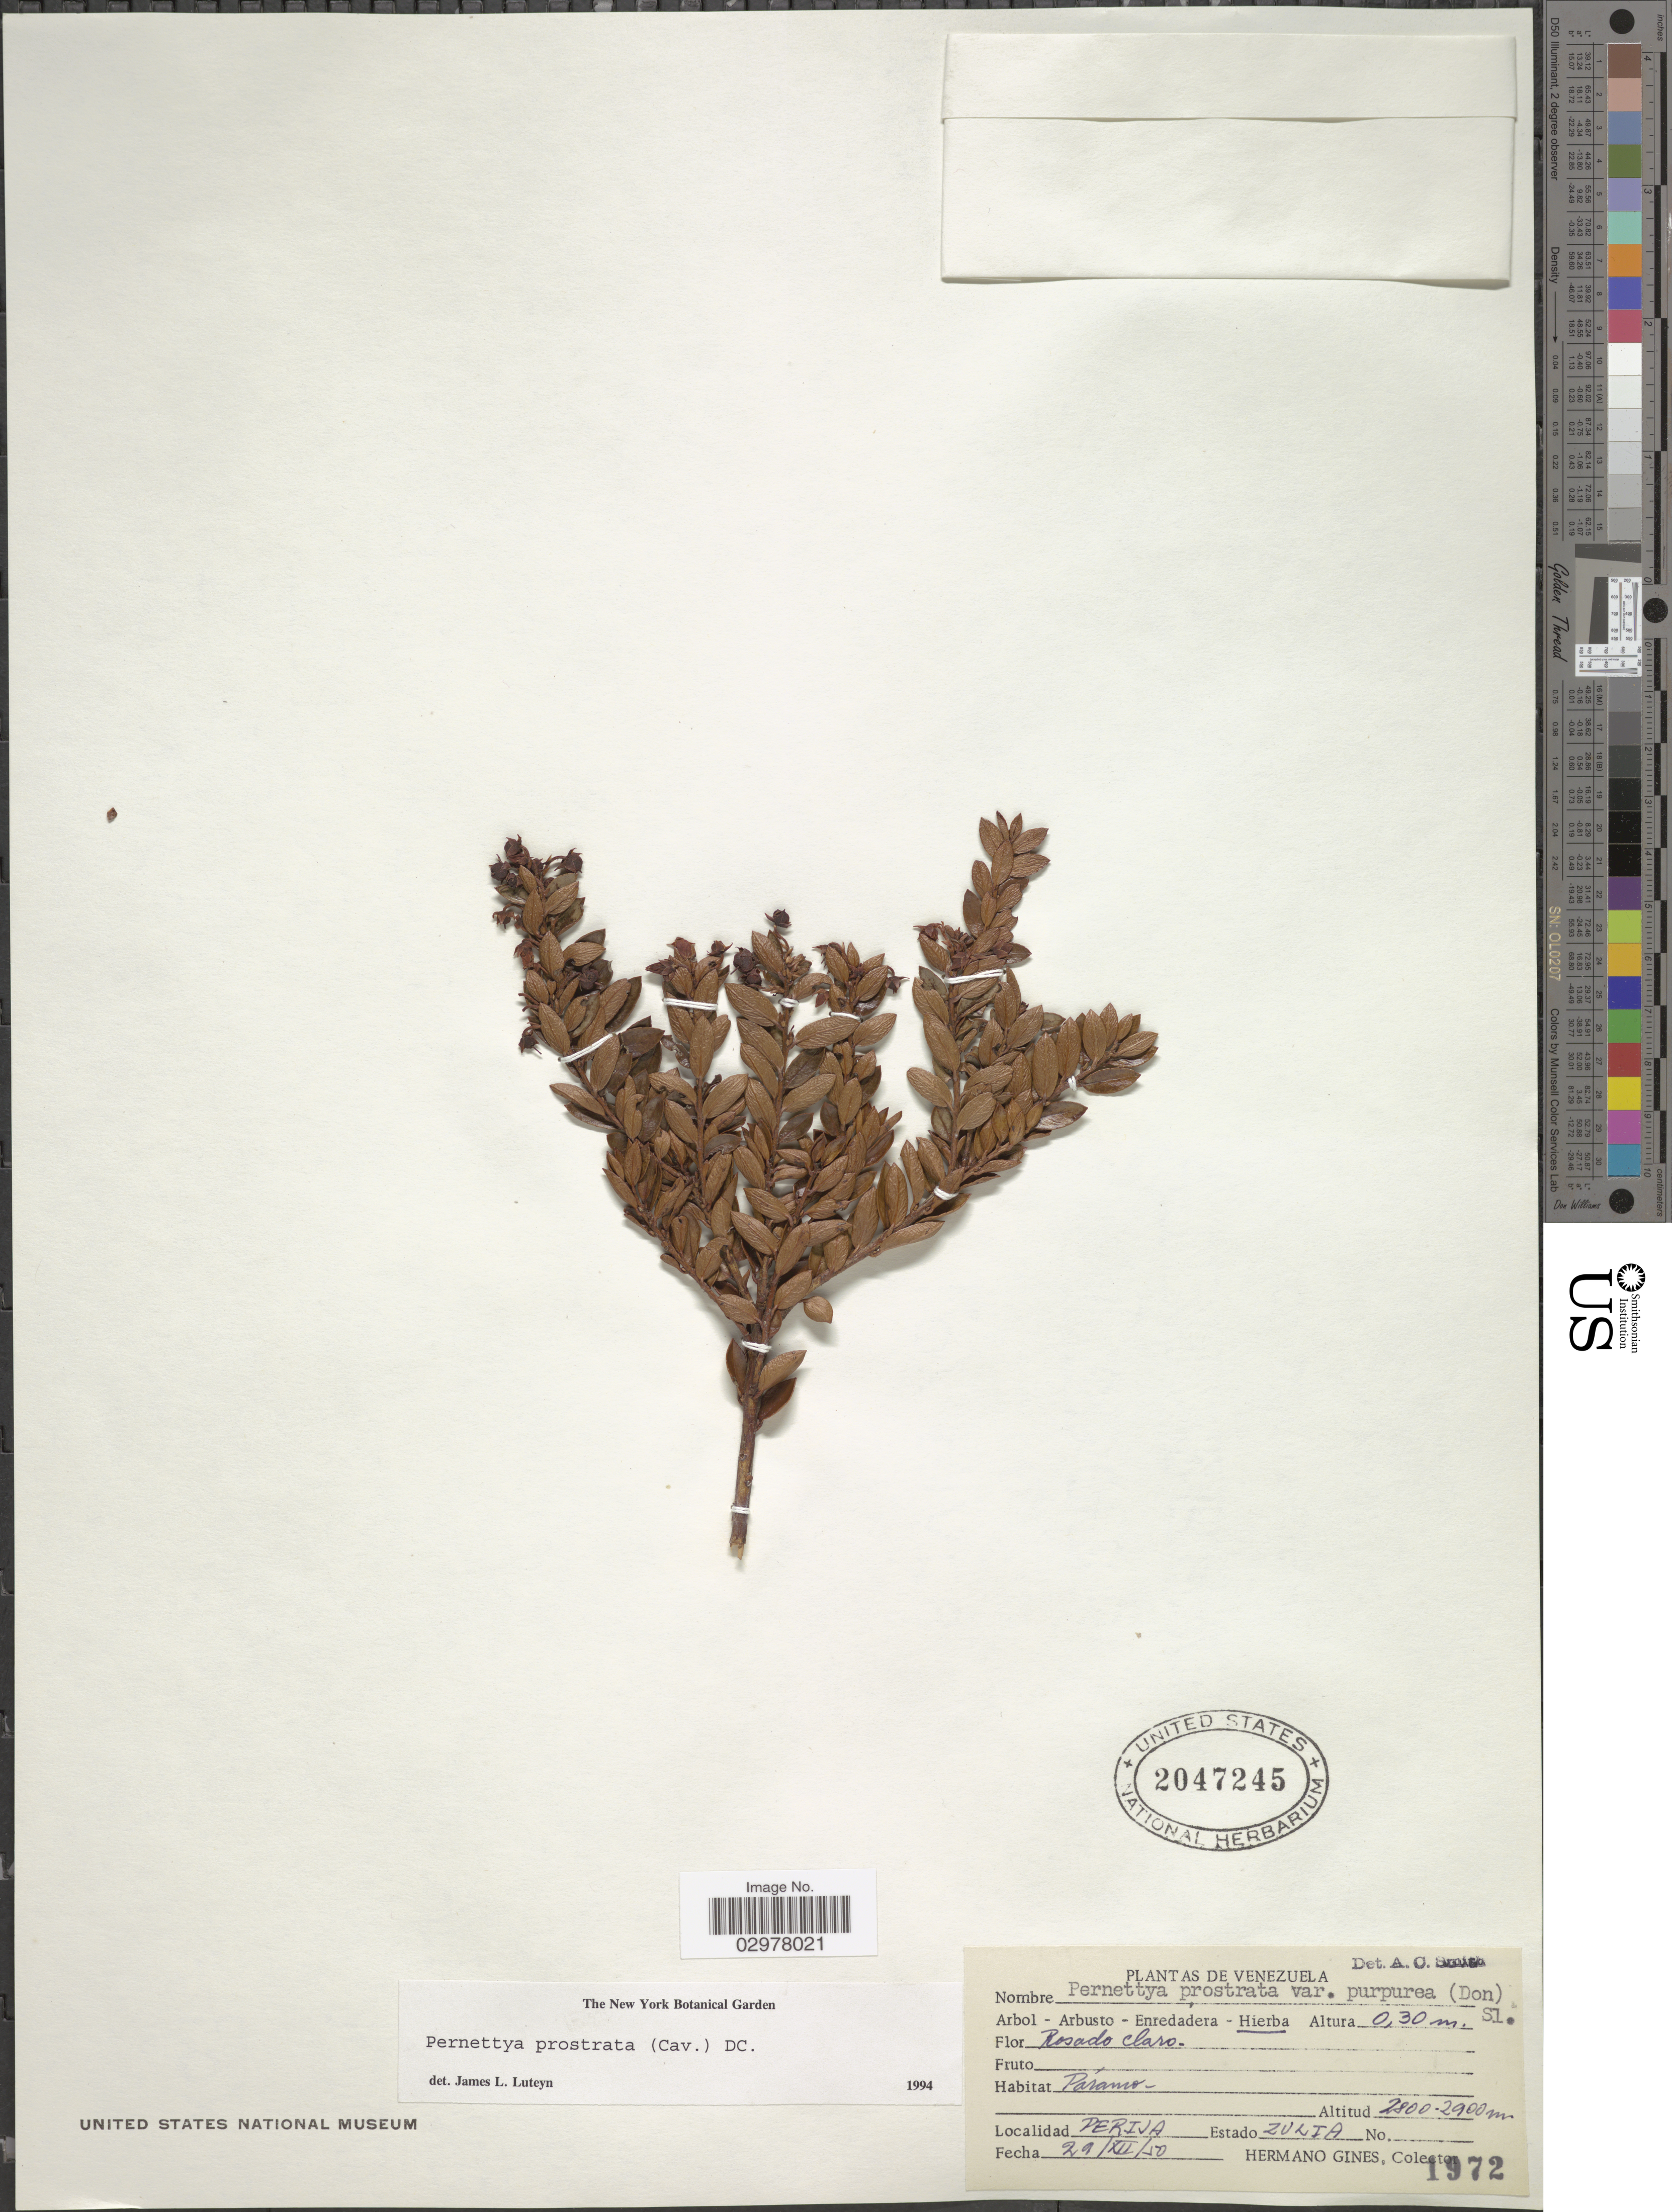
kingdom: Plantae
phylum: Tracheophyta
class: Magnoliopsida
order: Ericales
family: Ericaceae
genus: Pernettya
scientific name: Pernettya prostrata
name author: (Cav.) DC.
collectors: Bro. Gines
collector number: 1972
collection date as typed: Transcribed d/m/y: 29/12/50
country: Venezuela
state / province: Zulia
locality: Perija.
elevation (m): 2800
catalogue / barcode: US 2047245